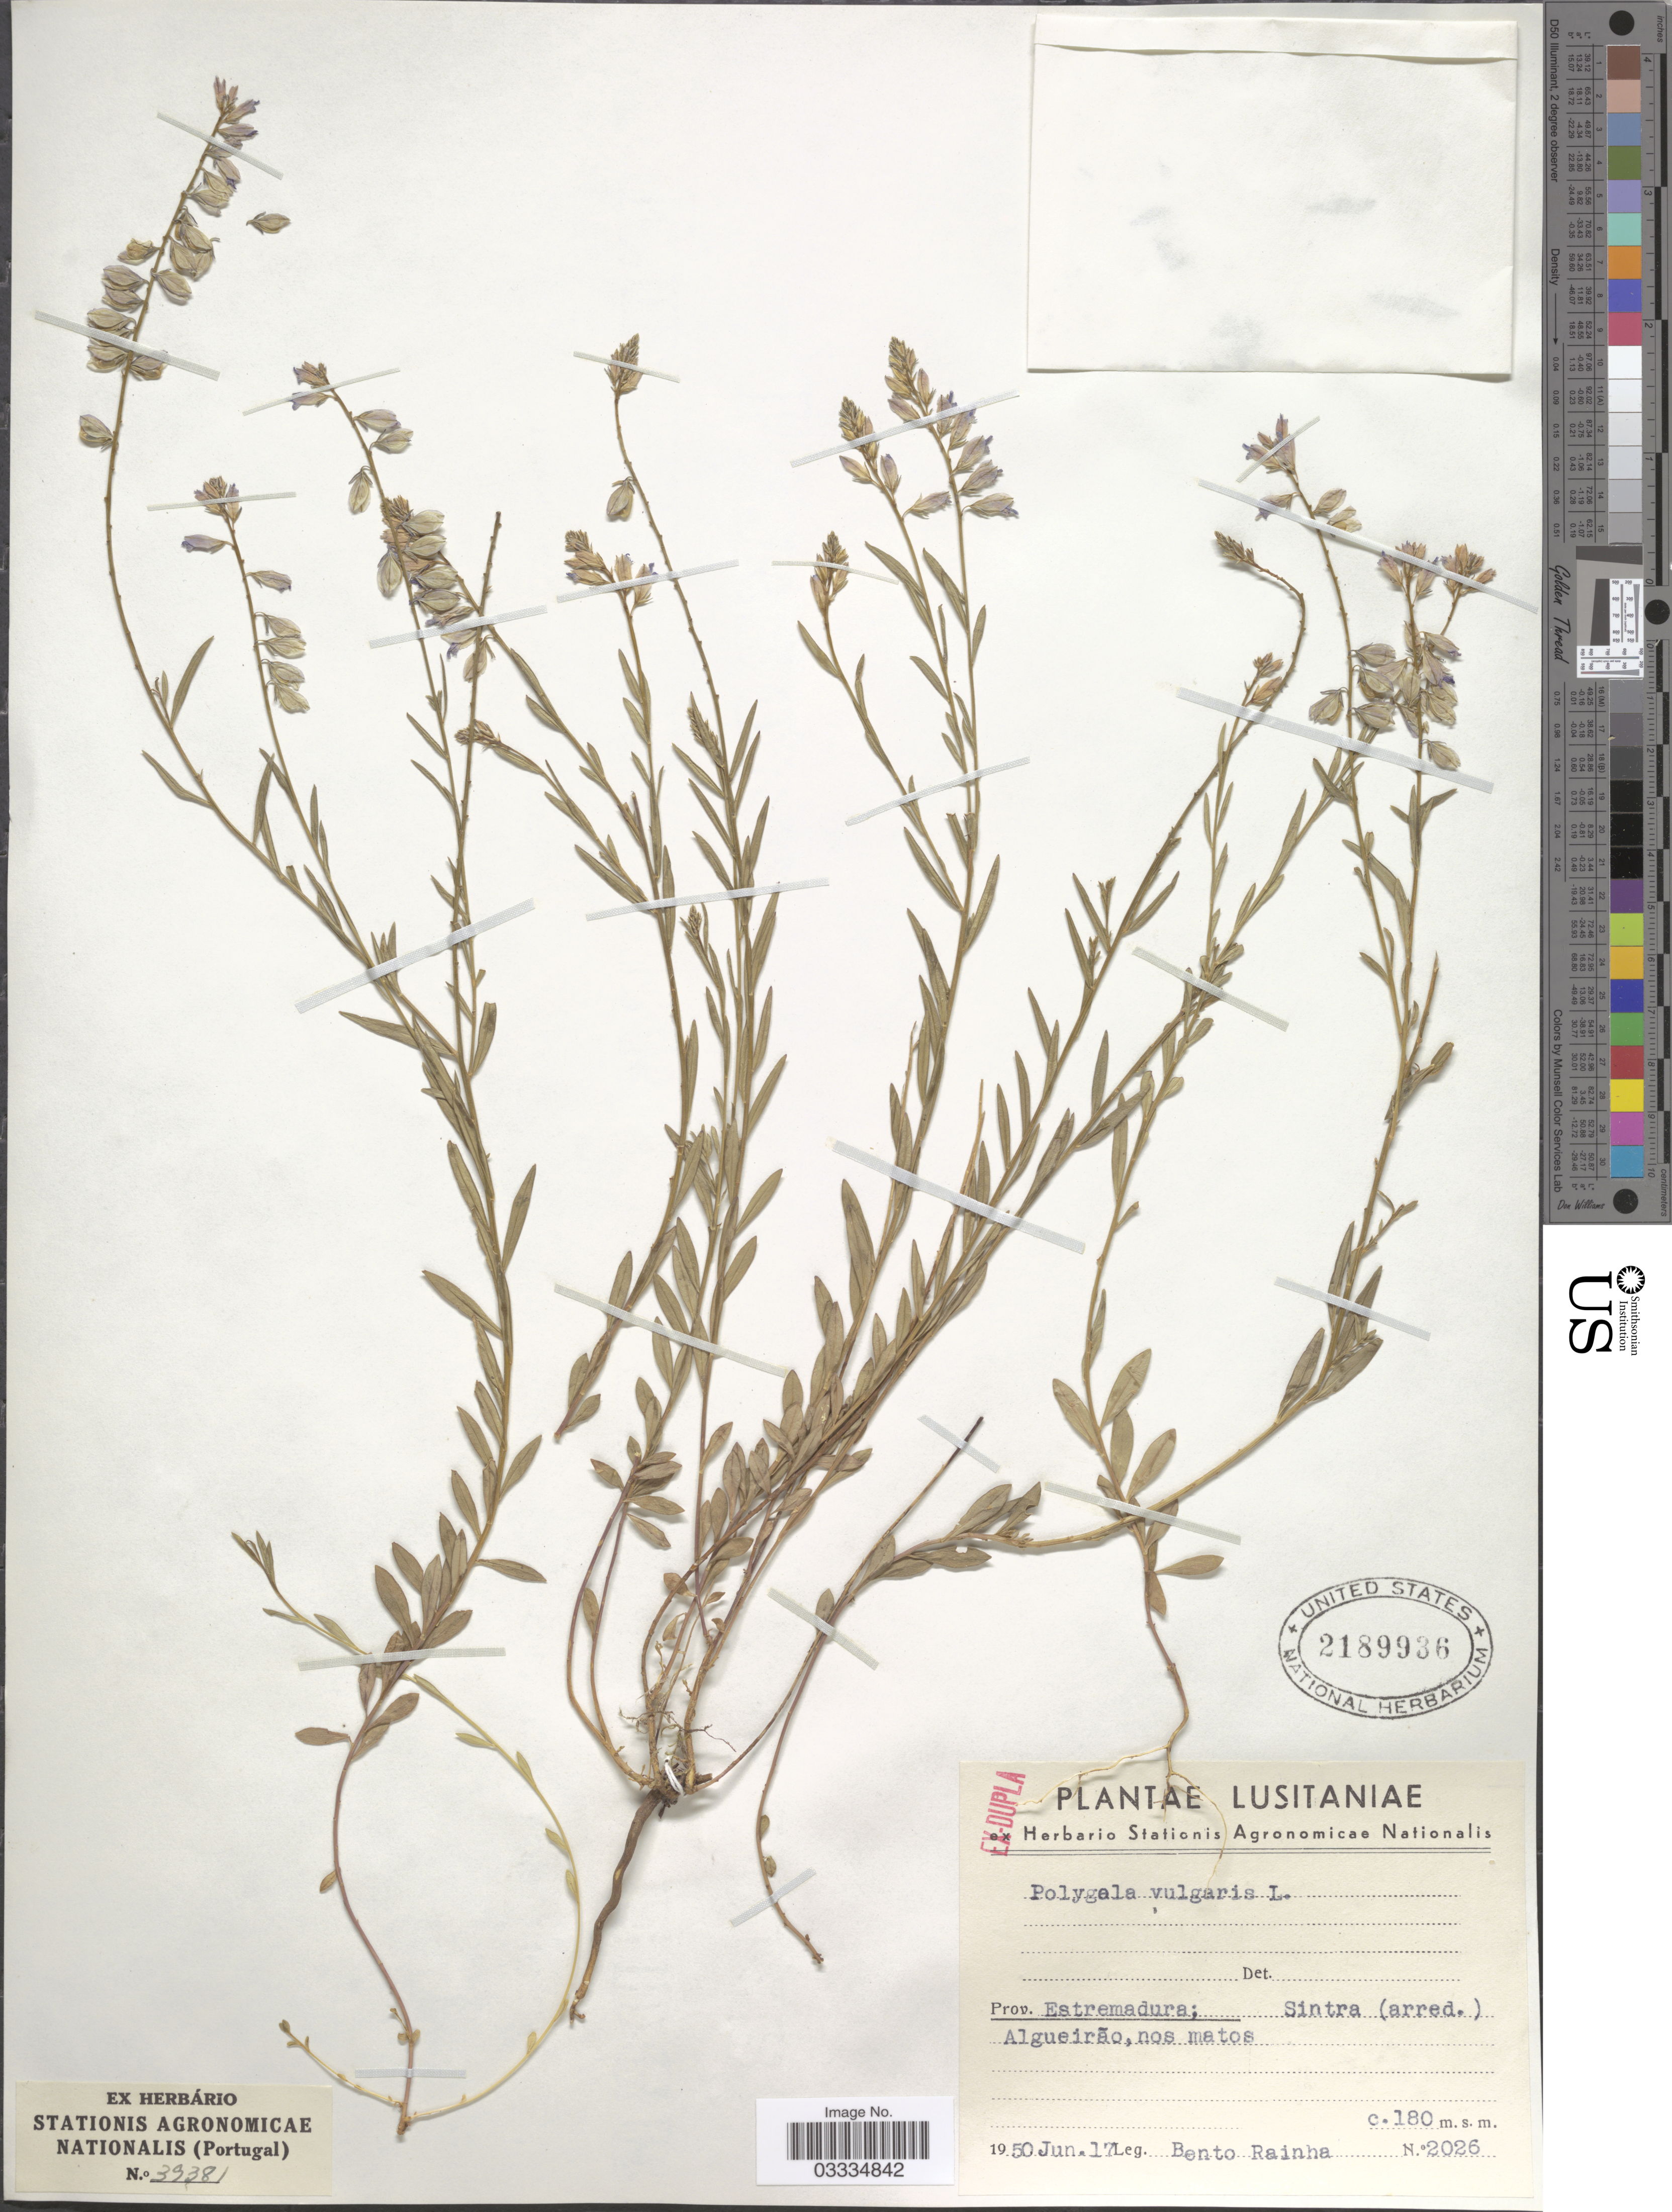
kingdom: Plantae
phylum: Tracheophyta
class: Magnoliopsida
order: Fabales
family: Polygalaceae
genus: Polygala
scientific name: Polygala vulgaris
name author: L.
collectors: B. Rainha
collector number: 2026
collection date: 1950-06-17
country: Portugal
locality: Lusitaniae. Prov. Estremadura: Sintra (arred.), Algueirão, nos matos.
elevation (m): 180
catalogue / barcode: US 2189936